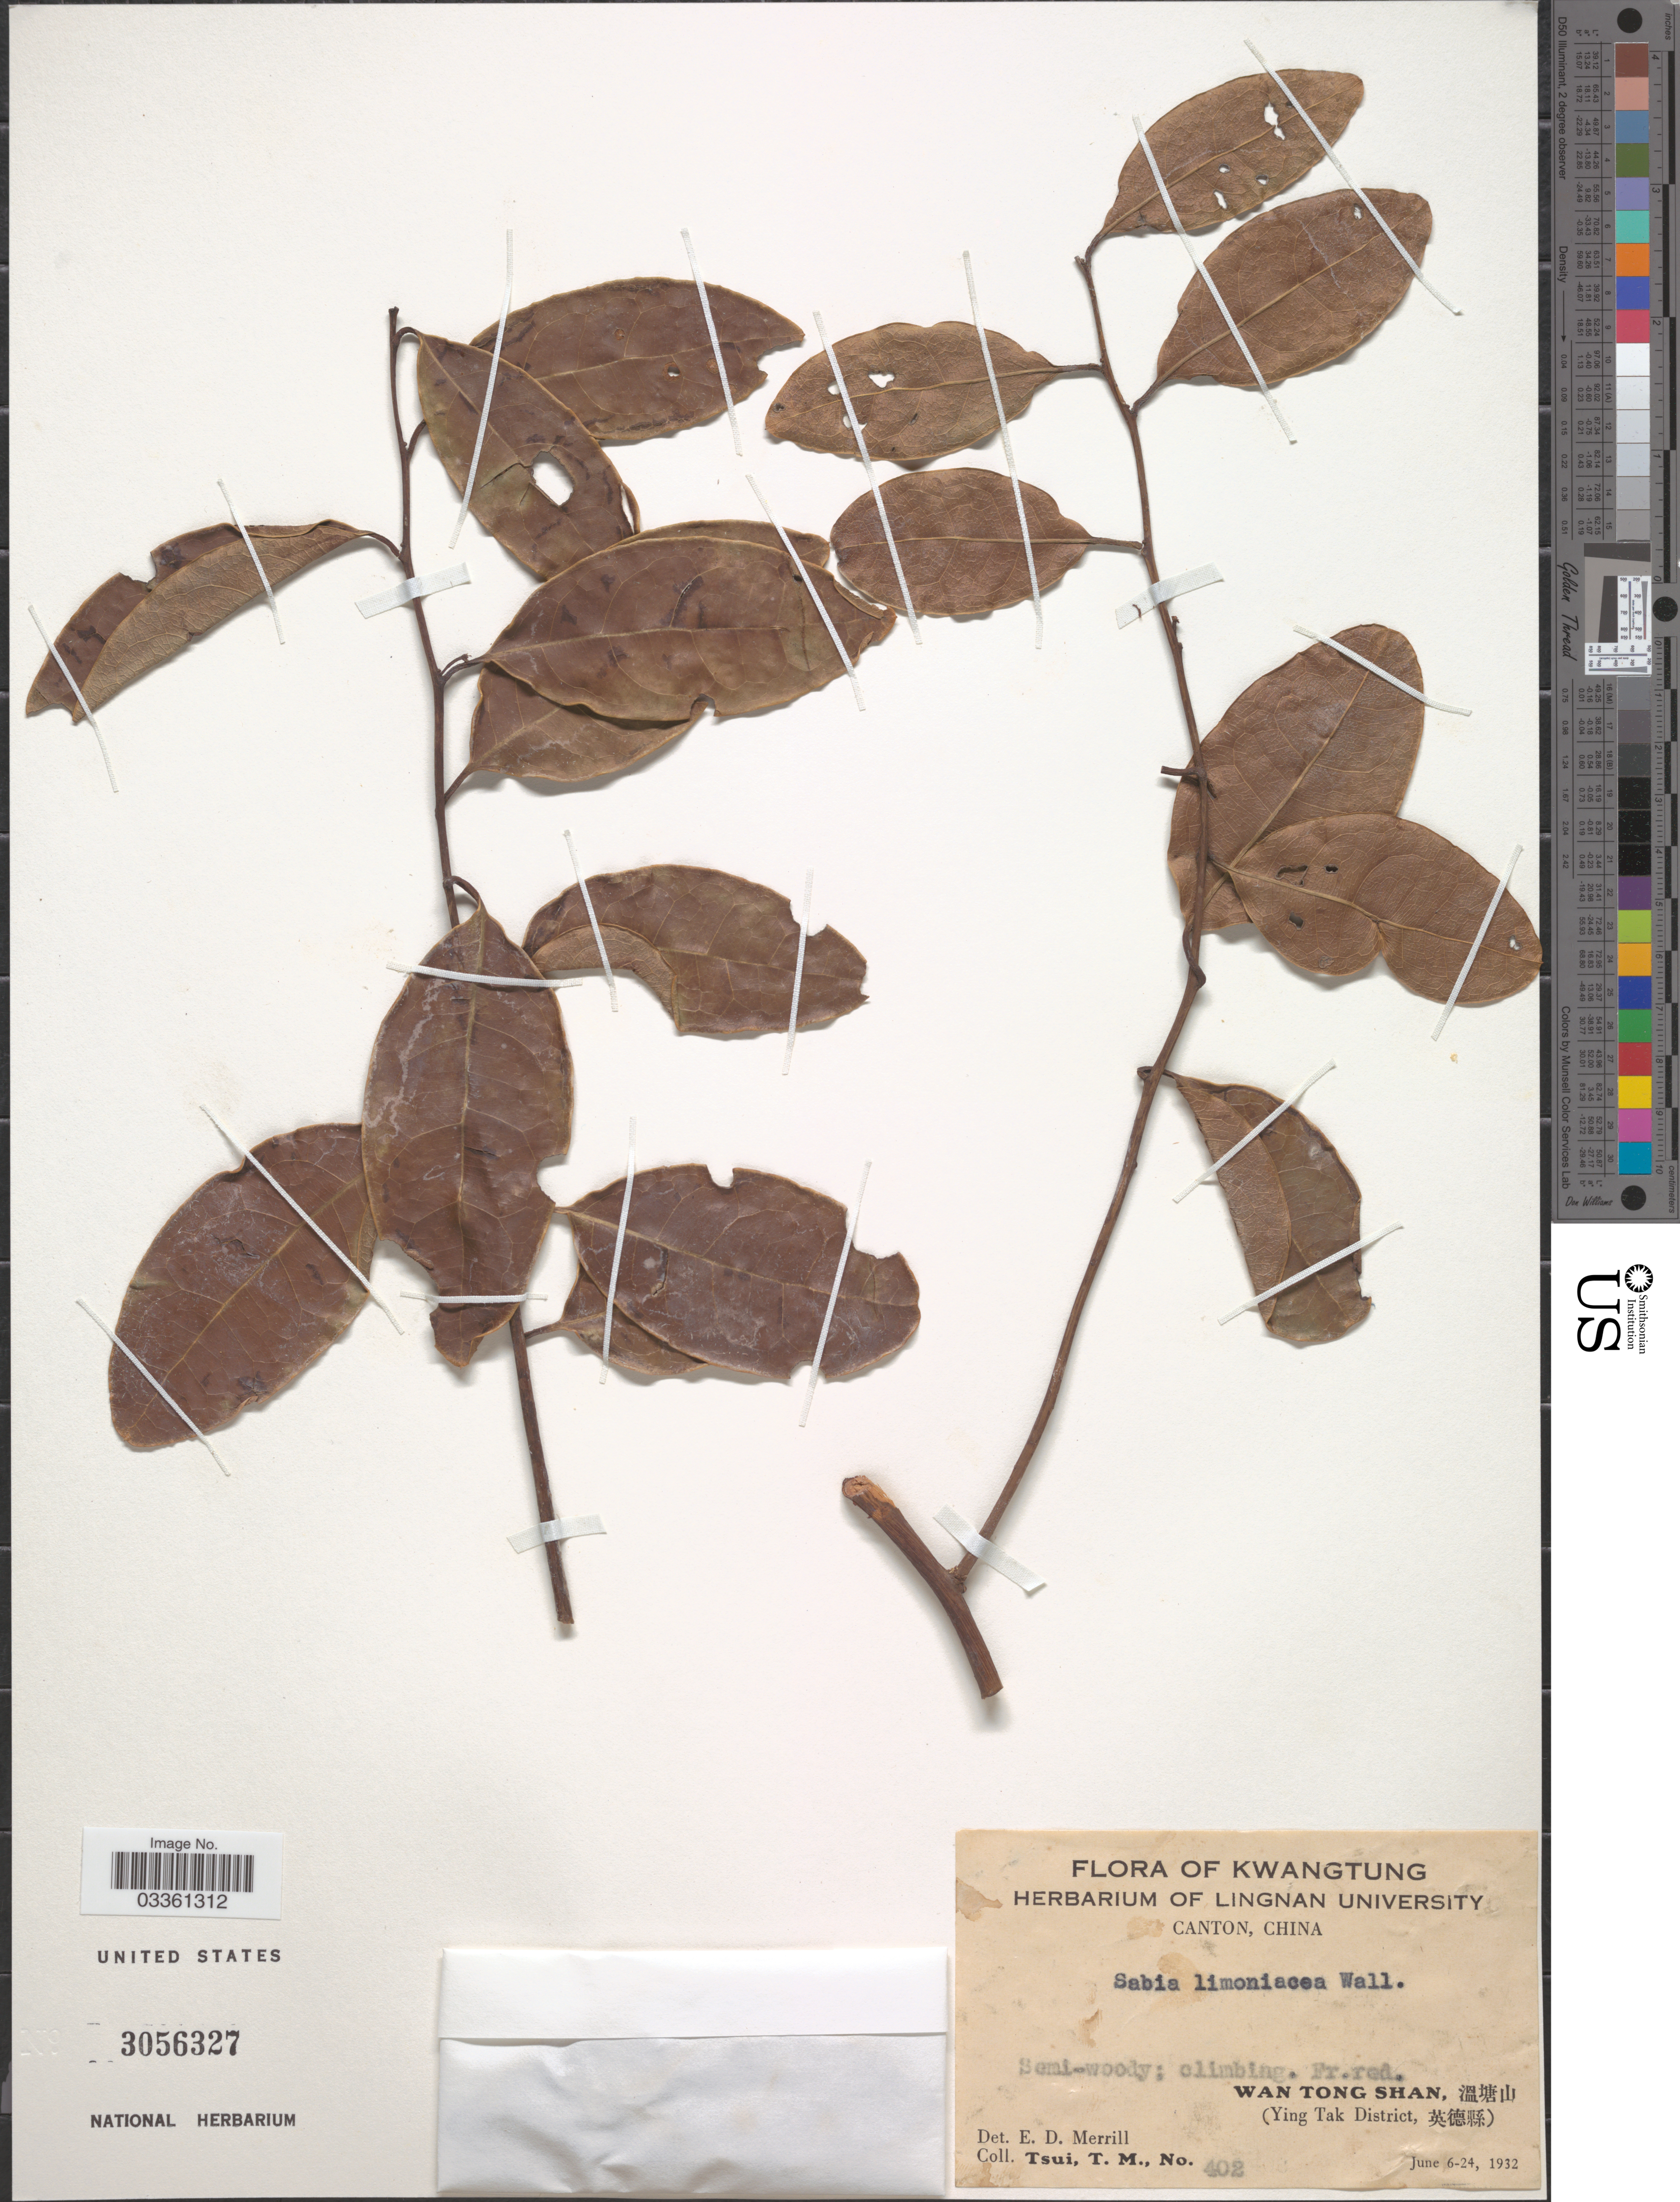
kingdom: Plantae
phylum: Tracheophyta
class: Magnoliopsida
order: Proteales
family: Sabiaceae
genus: Sabia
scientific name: Sabia limoniacea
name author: Wall. ex Hook. f. & Thomson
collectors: T. Tsui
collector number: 402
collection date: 1932-06-06/1932-06-24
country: China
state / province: Guangdong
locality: Kwangtung. Wan Tong Shan, X. (Ying Tak District, X).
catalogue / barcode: US 3056327